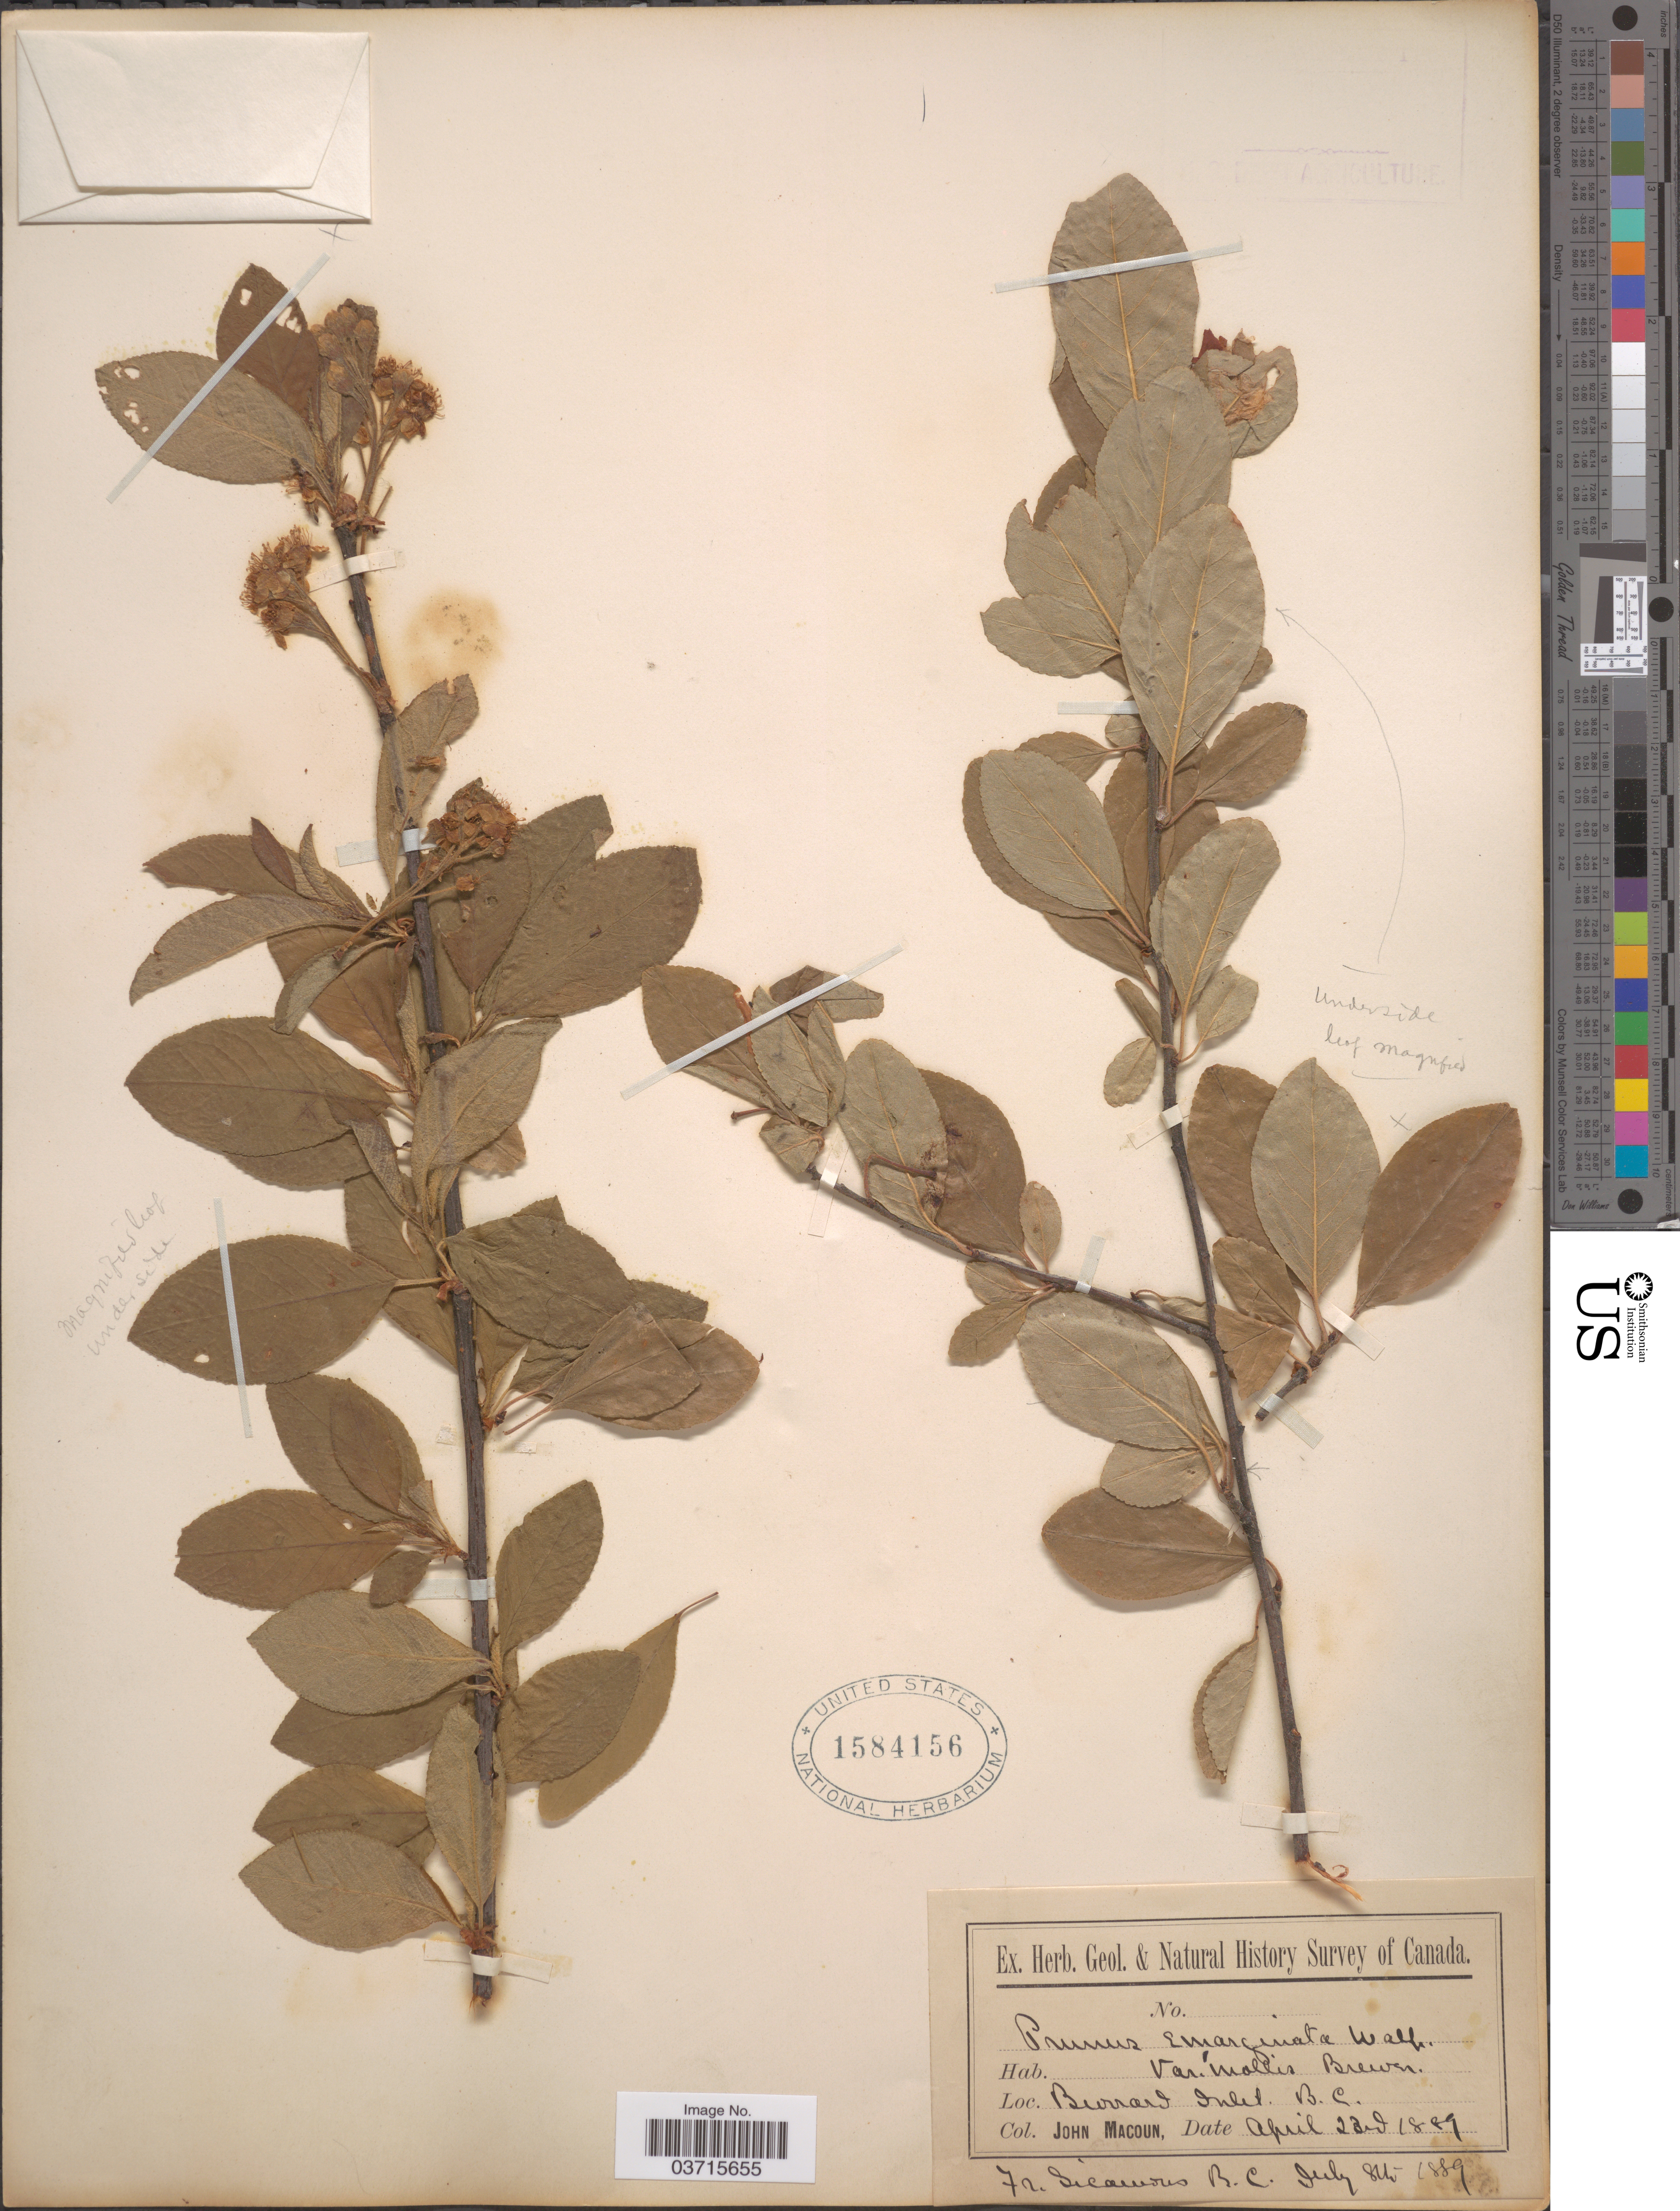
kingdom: Plantae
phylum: Tracheophyta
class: Magnoliopsida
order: Rosales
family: Rosaceae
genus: Prunus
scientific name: Prunus emarginata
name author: (Douglas ex Hook.) Eaton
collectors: J. Macoun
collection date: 1889-04-23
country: Canada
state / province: British Columbia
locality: Burrard Inlet.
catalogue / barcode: US 1584156